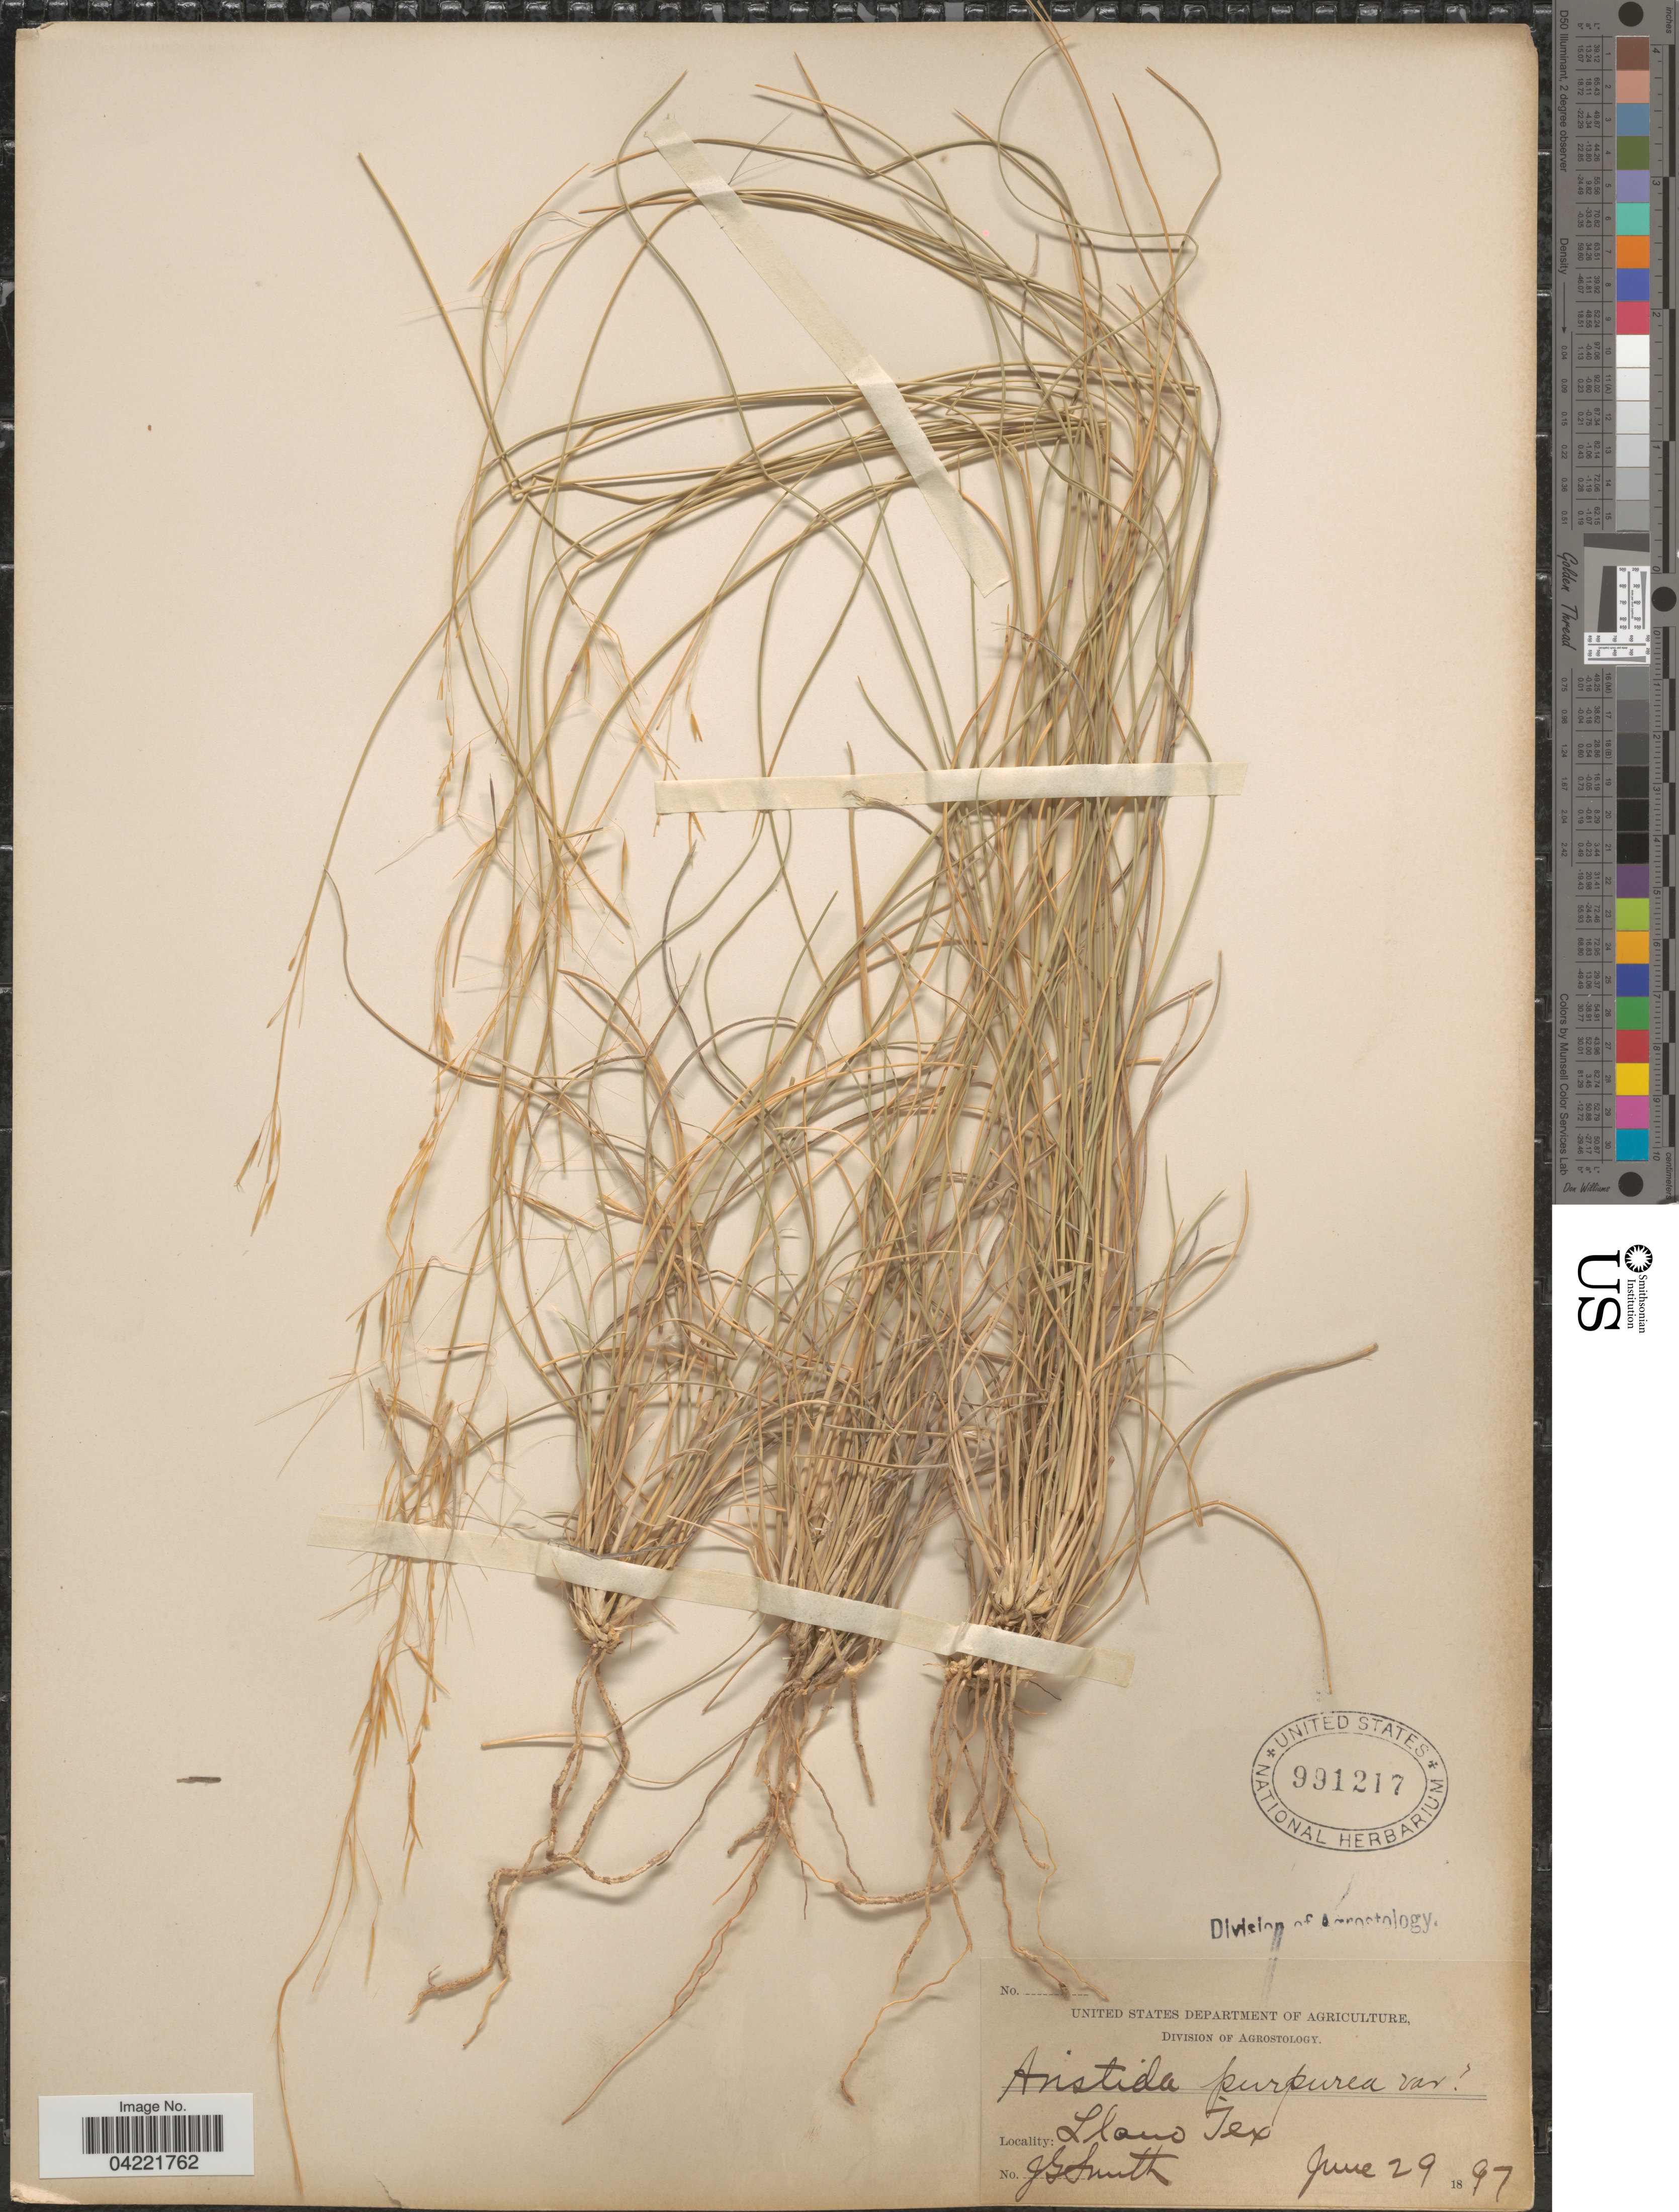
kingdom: Plantae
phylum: Tracheophyta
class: Liliopsida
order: Poales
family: Poaceae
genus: Aristida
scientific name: Aristida purpurea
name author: Nutt.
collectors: G. S. Smith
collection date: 1897-06-29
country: United States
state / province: Texas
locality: Llano.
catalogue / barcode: US 991217